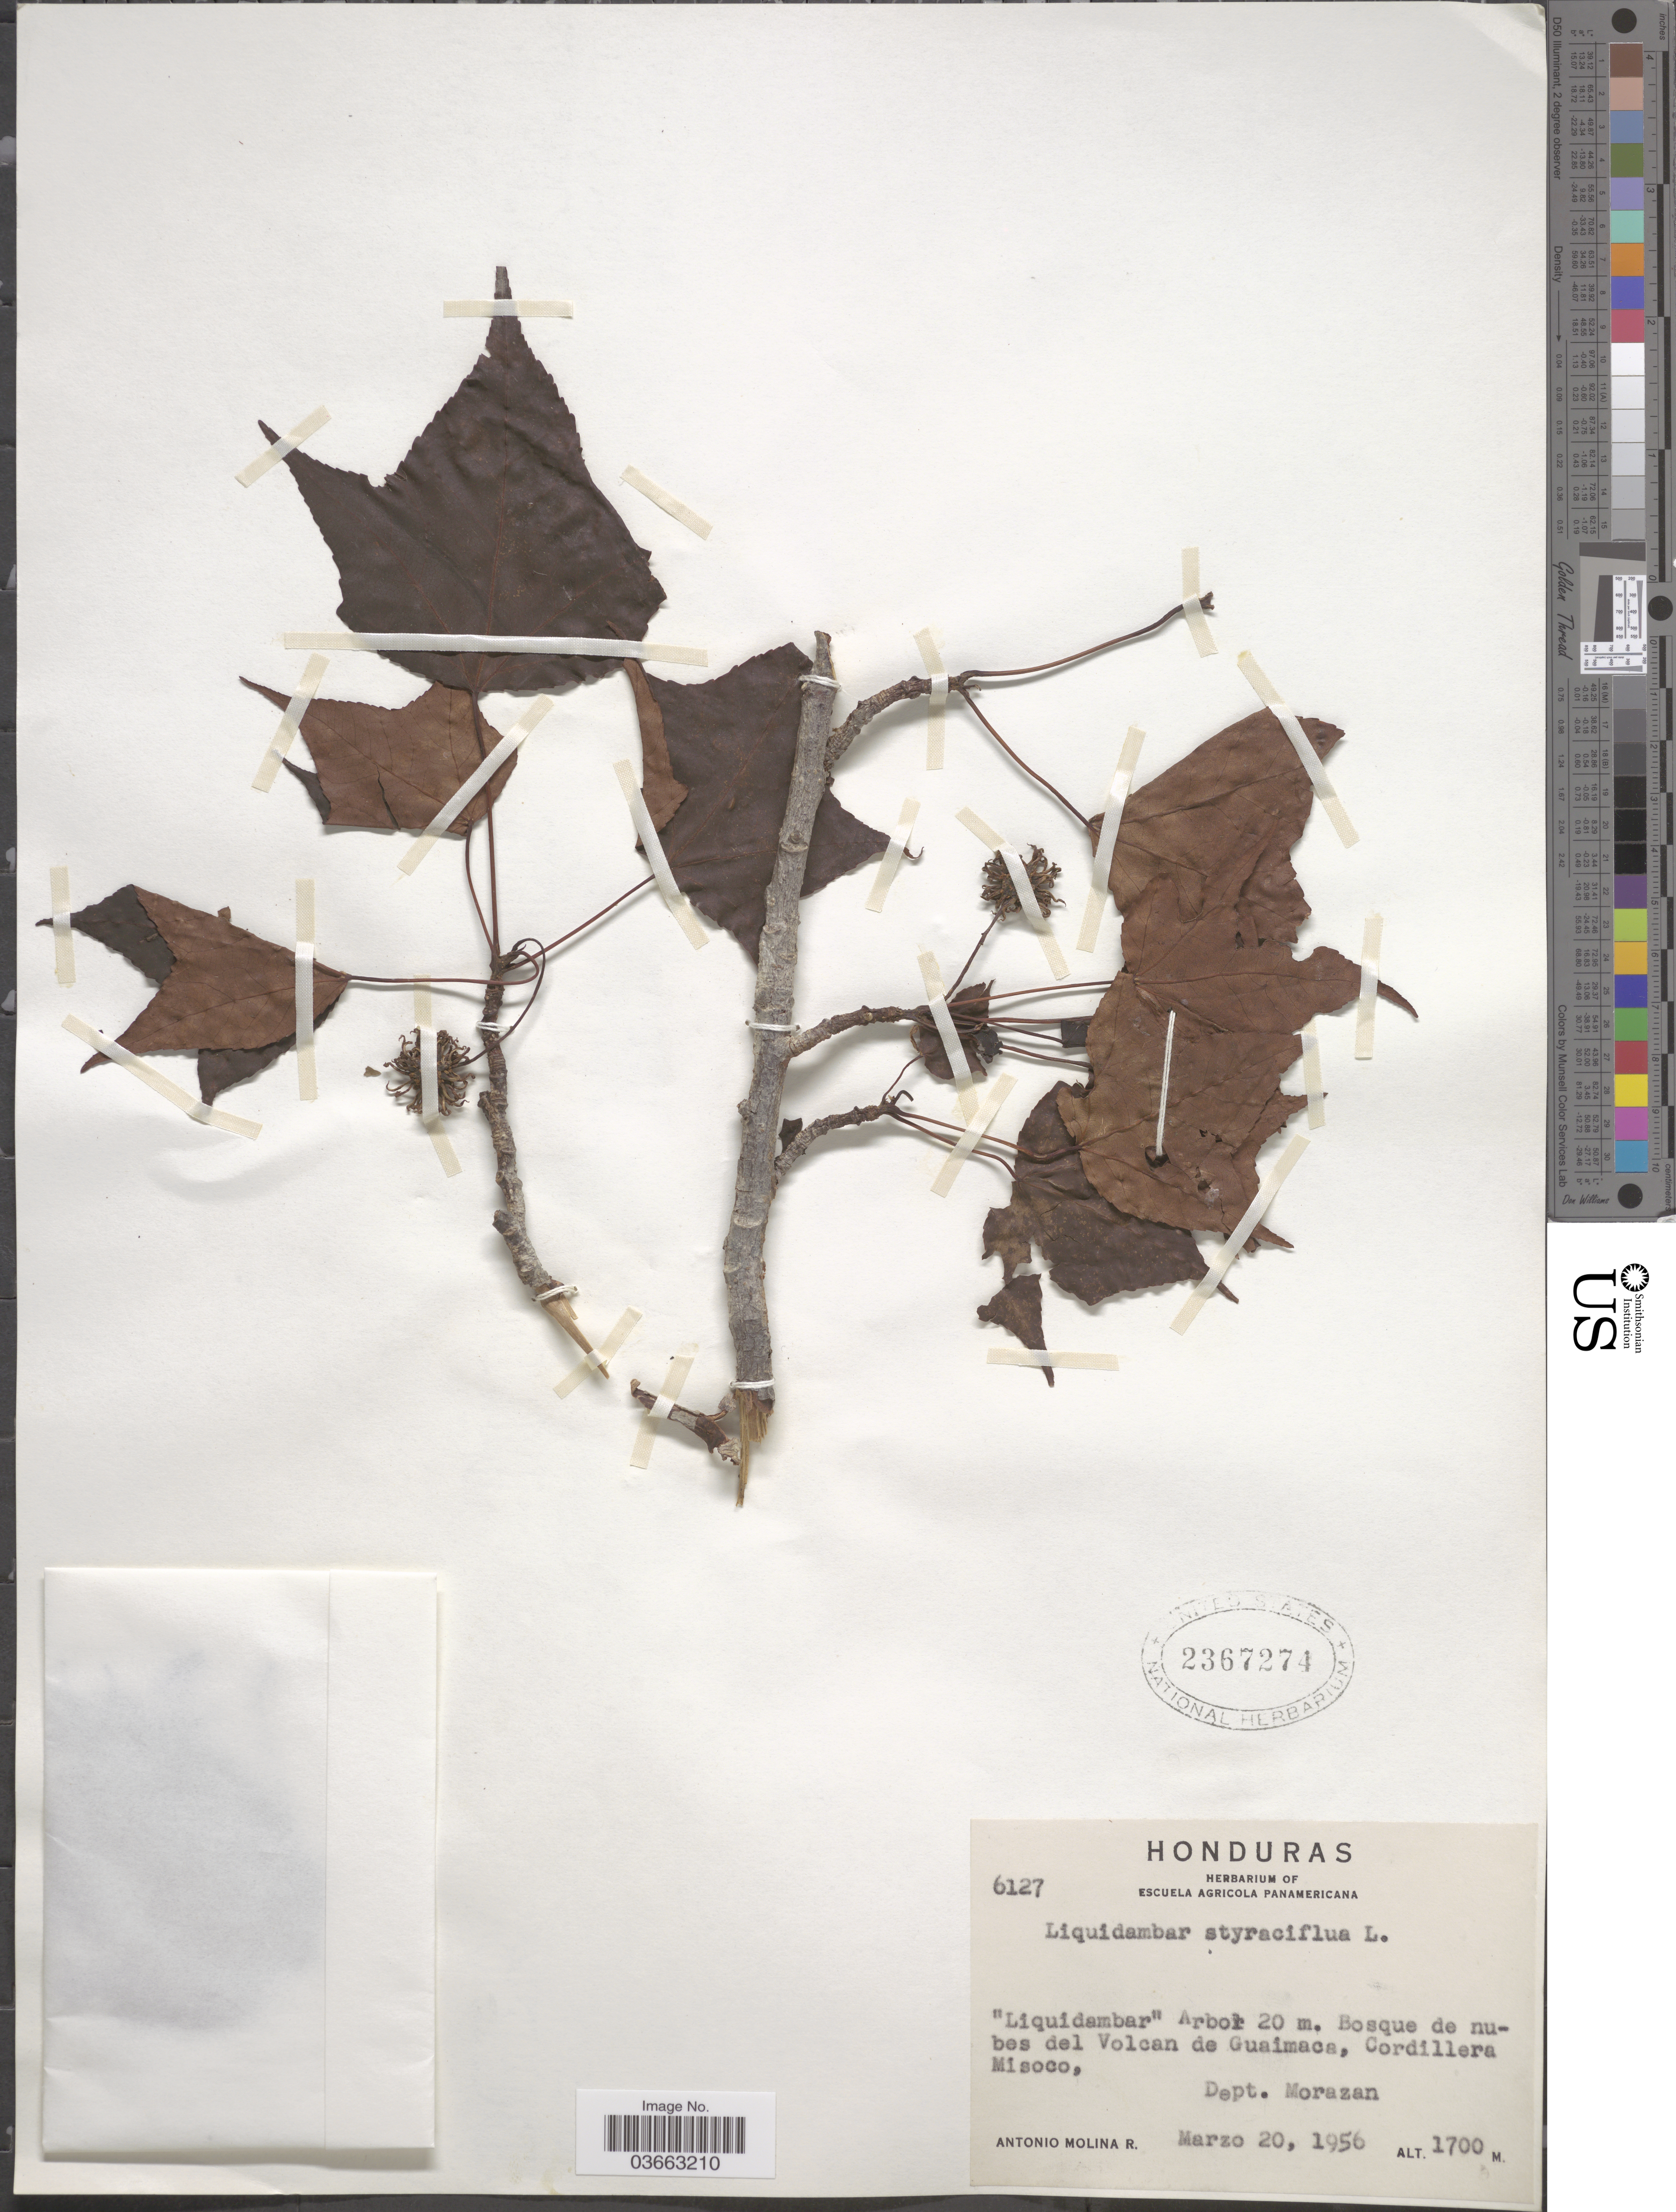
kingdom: Plantae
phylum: Tracheophyta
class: Magnoliopsida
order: Saxifragales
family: Altingiaceae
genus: Liquidambar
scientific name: Liquidambar styraciflua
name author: L.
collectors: A. Molina R.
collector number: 6127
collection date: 1956-03-20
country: Honduras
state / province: Fco. Morazán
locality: Bosque de nubes del Volcan de Guaimaca, Cordillera Misoco, Dept. Morazan.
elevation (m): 1700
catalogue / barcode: US 2367274